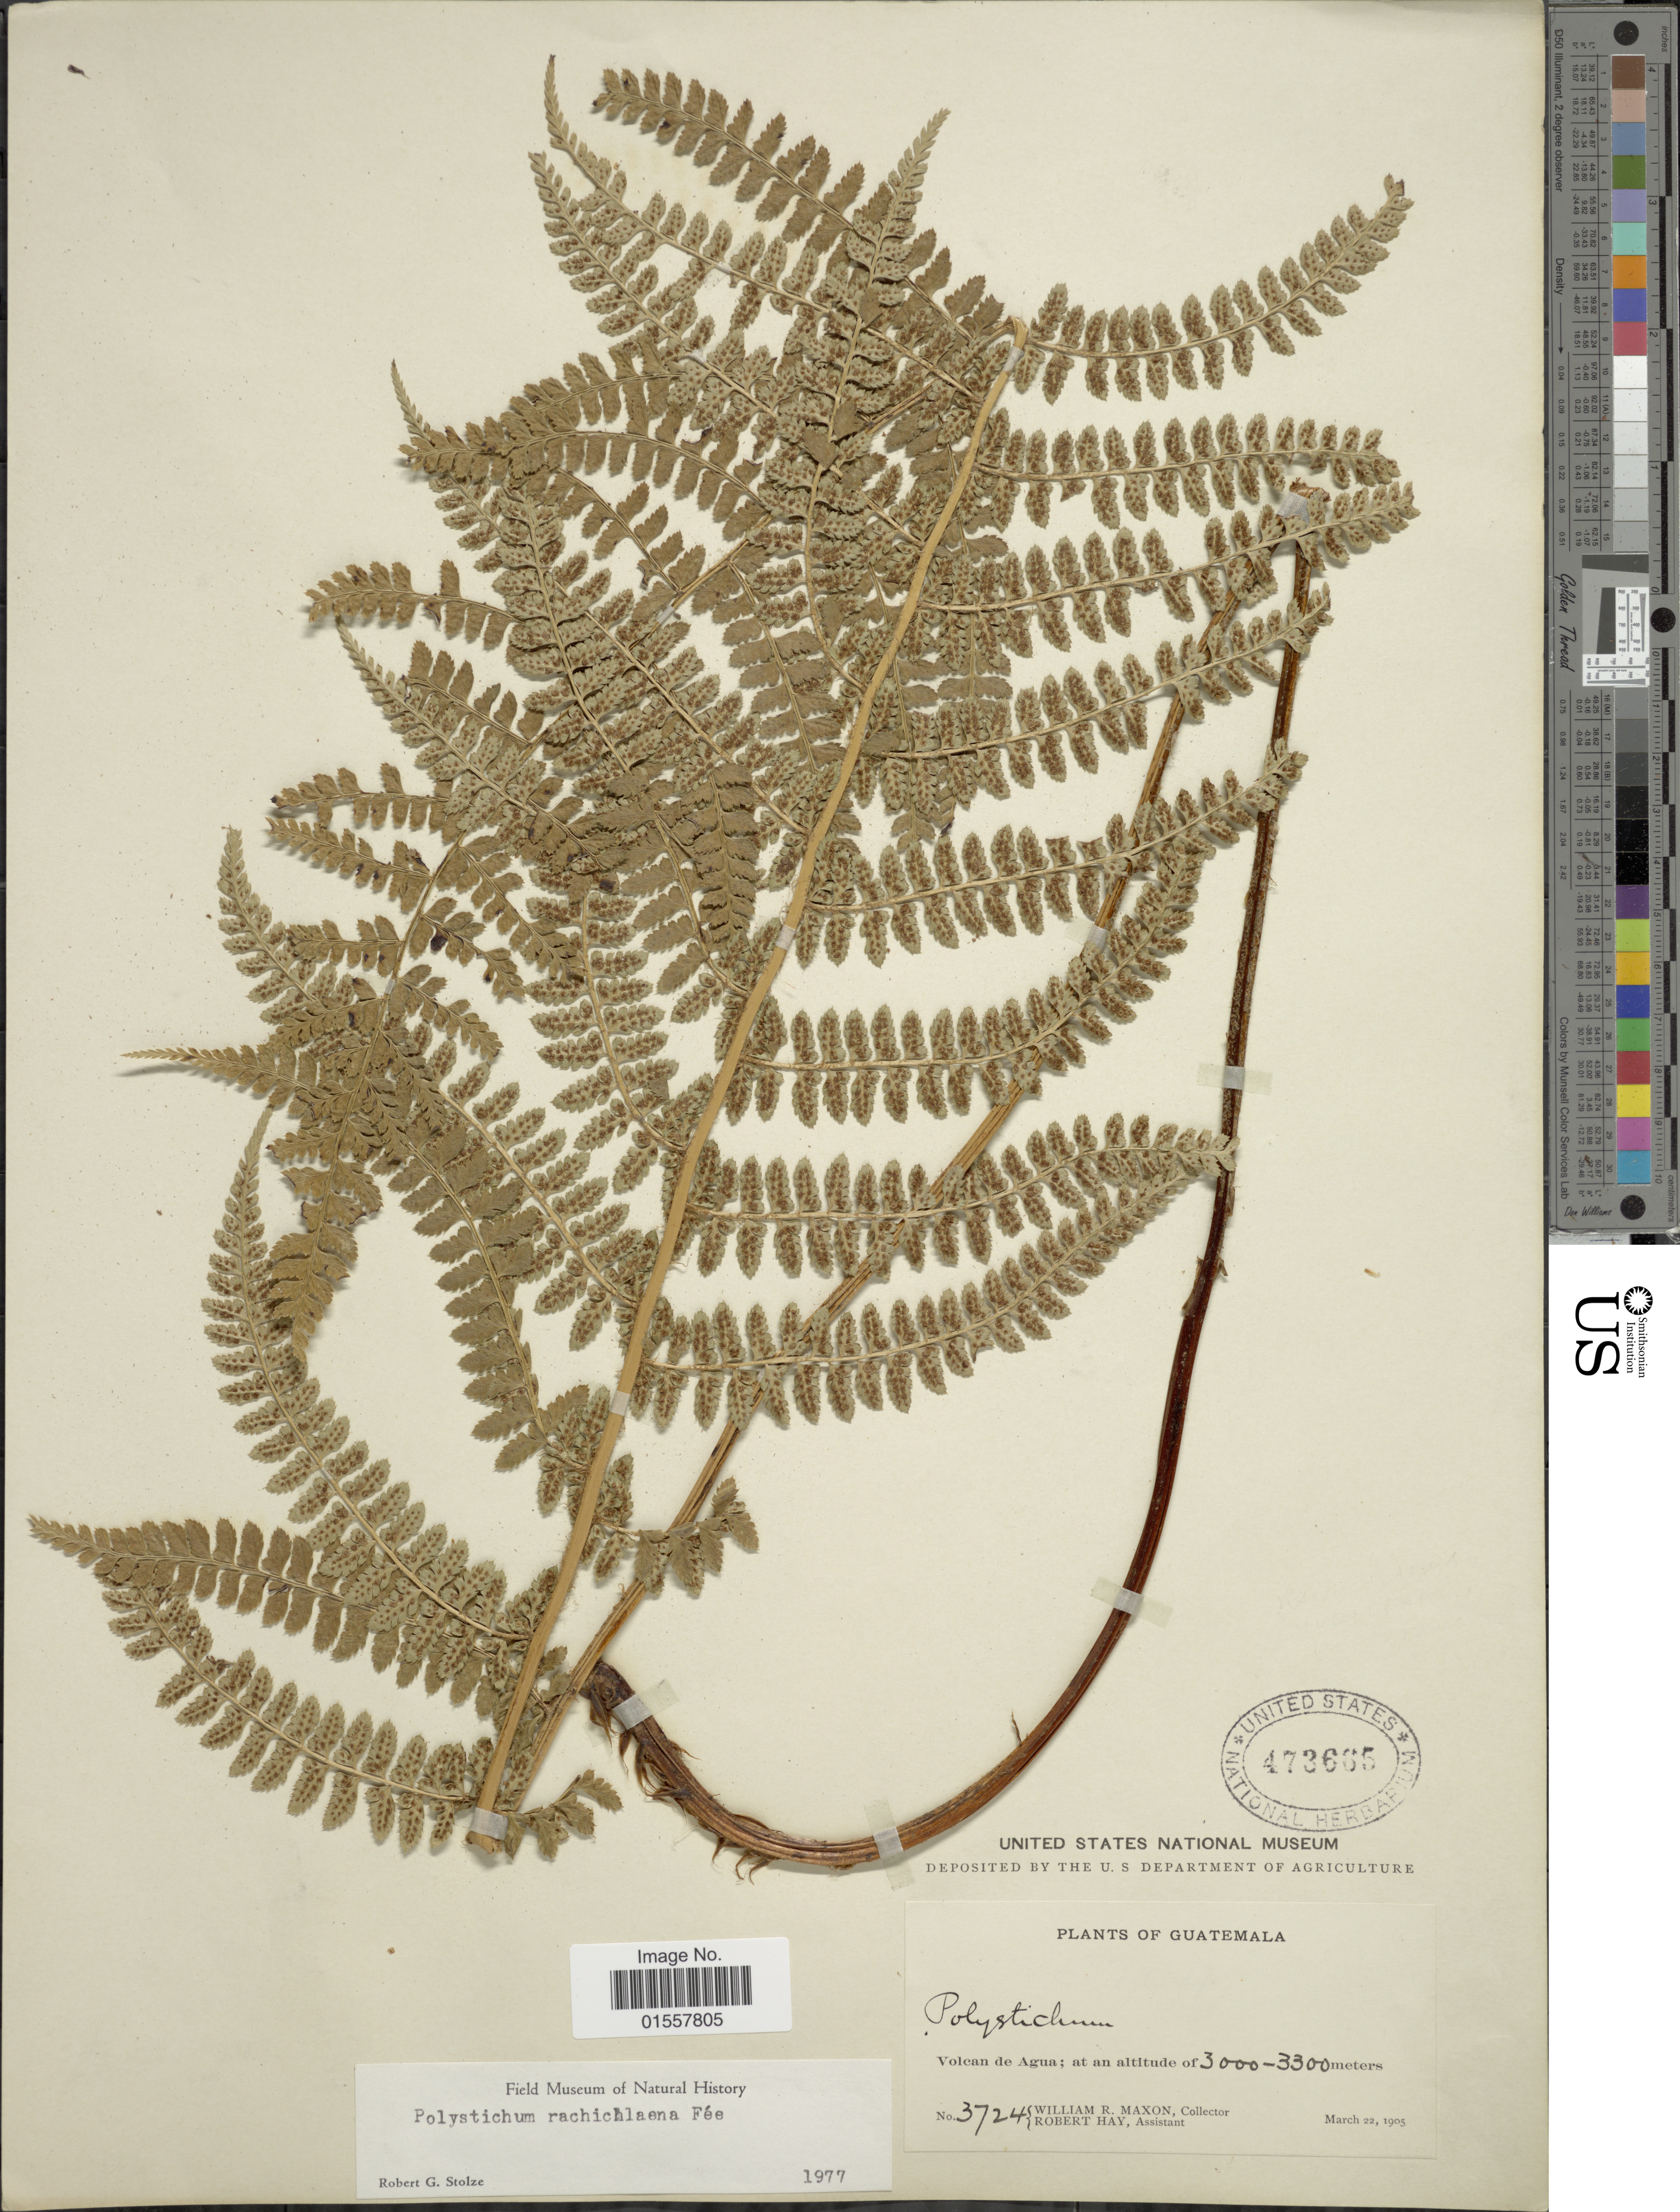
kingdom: Plantae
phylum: Tracheophyta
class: Polypodiopsida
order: Polypodiales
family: Dryopteridaceae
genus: Polystichum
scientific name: Polystichum rachichlaena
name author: Fée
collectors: W. R. Maxon & R. Hay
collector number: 3724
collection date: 1905-03-22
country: Guatemala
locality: Volcan de Agua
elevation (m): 3000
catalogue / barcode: US 473665